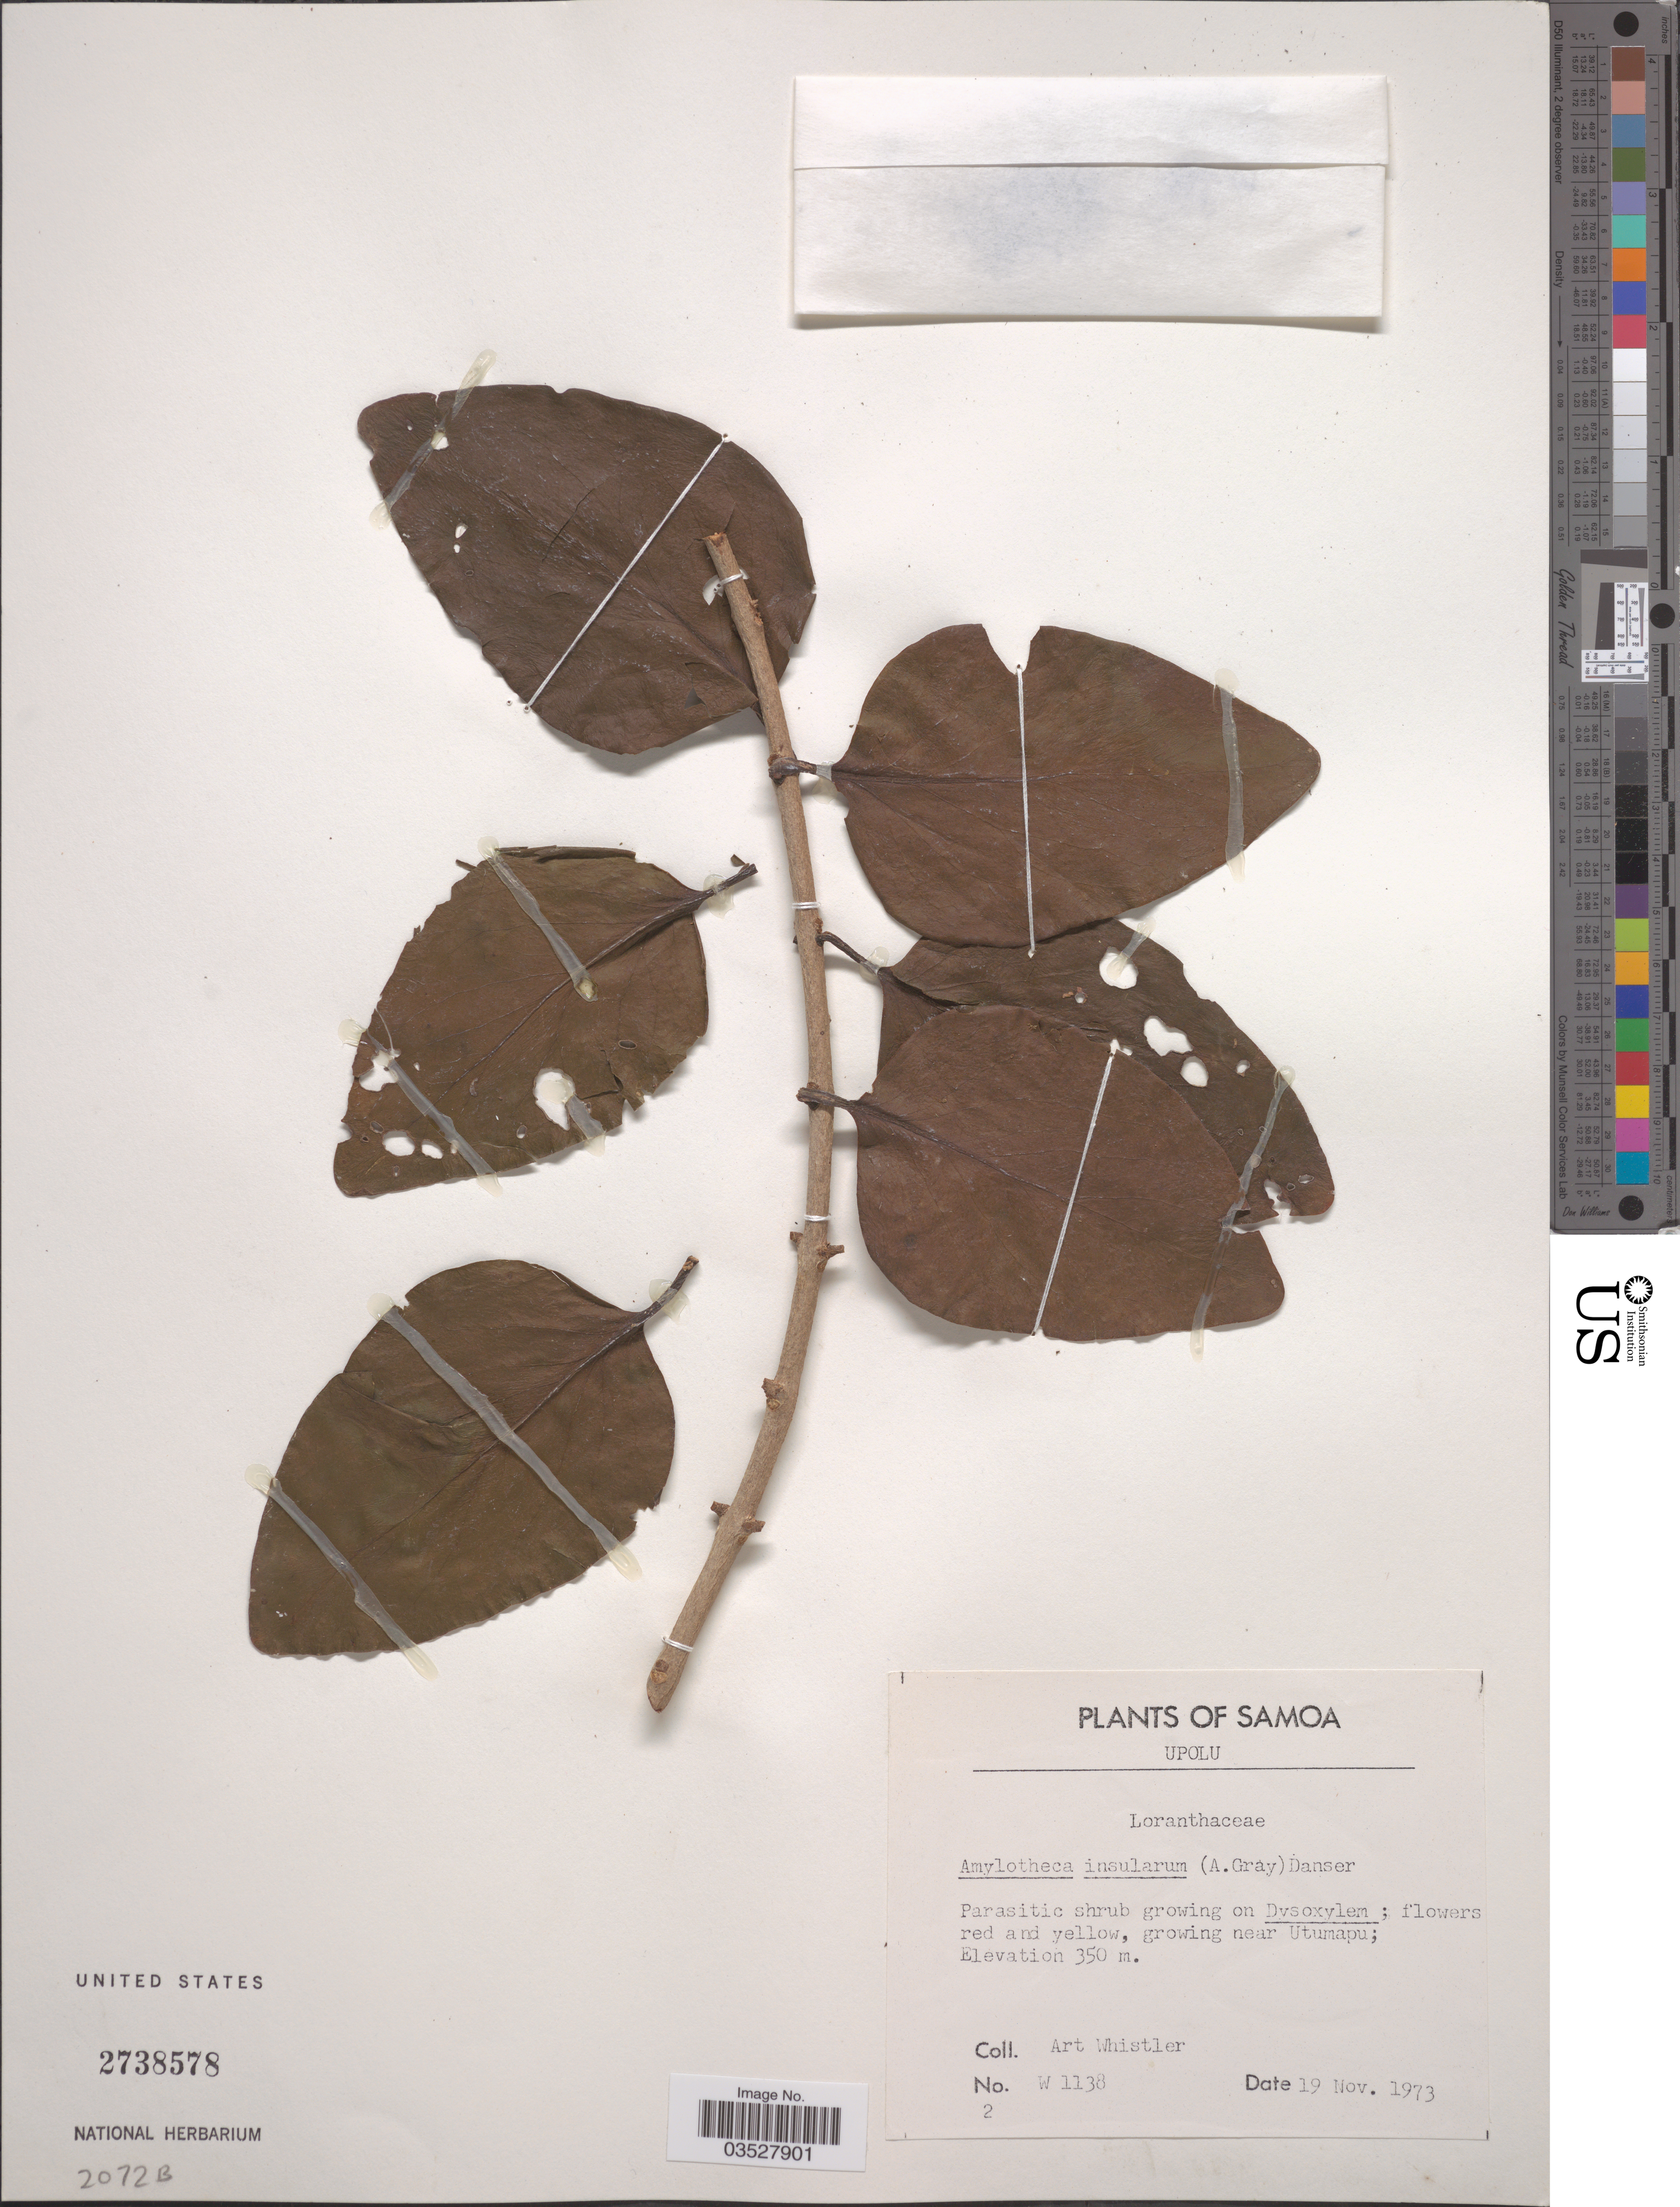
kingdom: Plantae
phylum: Tracheophyta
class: Magnoliopsida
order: Santalales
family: Loranthaceae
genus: Amylotheca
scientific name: Amylotheca insularum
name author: (A. Gray) Danser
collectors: A. Whistler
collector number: W1138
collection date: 1973-11-19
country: Samoa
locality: Samoa. Upolu. Growing near Utumapu.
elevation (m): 350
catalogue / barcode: US 2738578